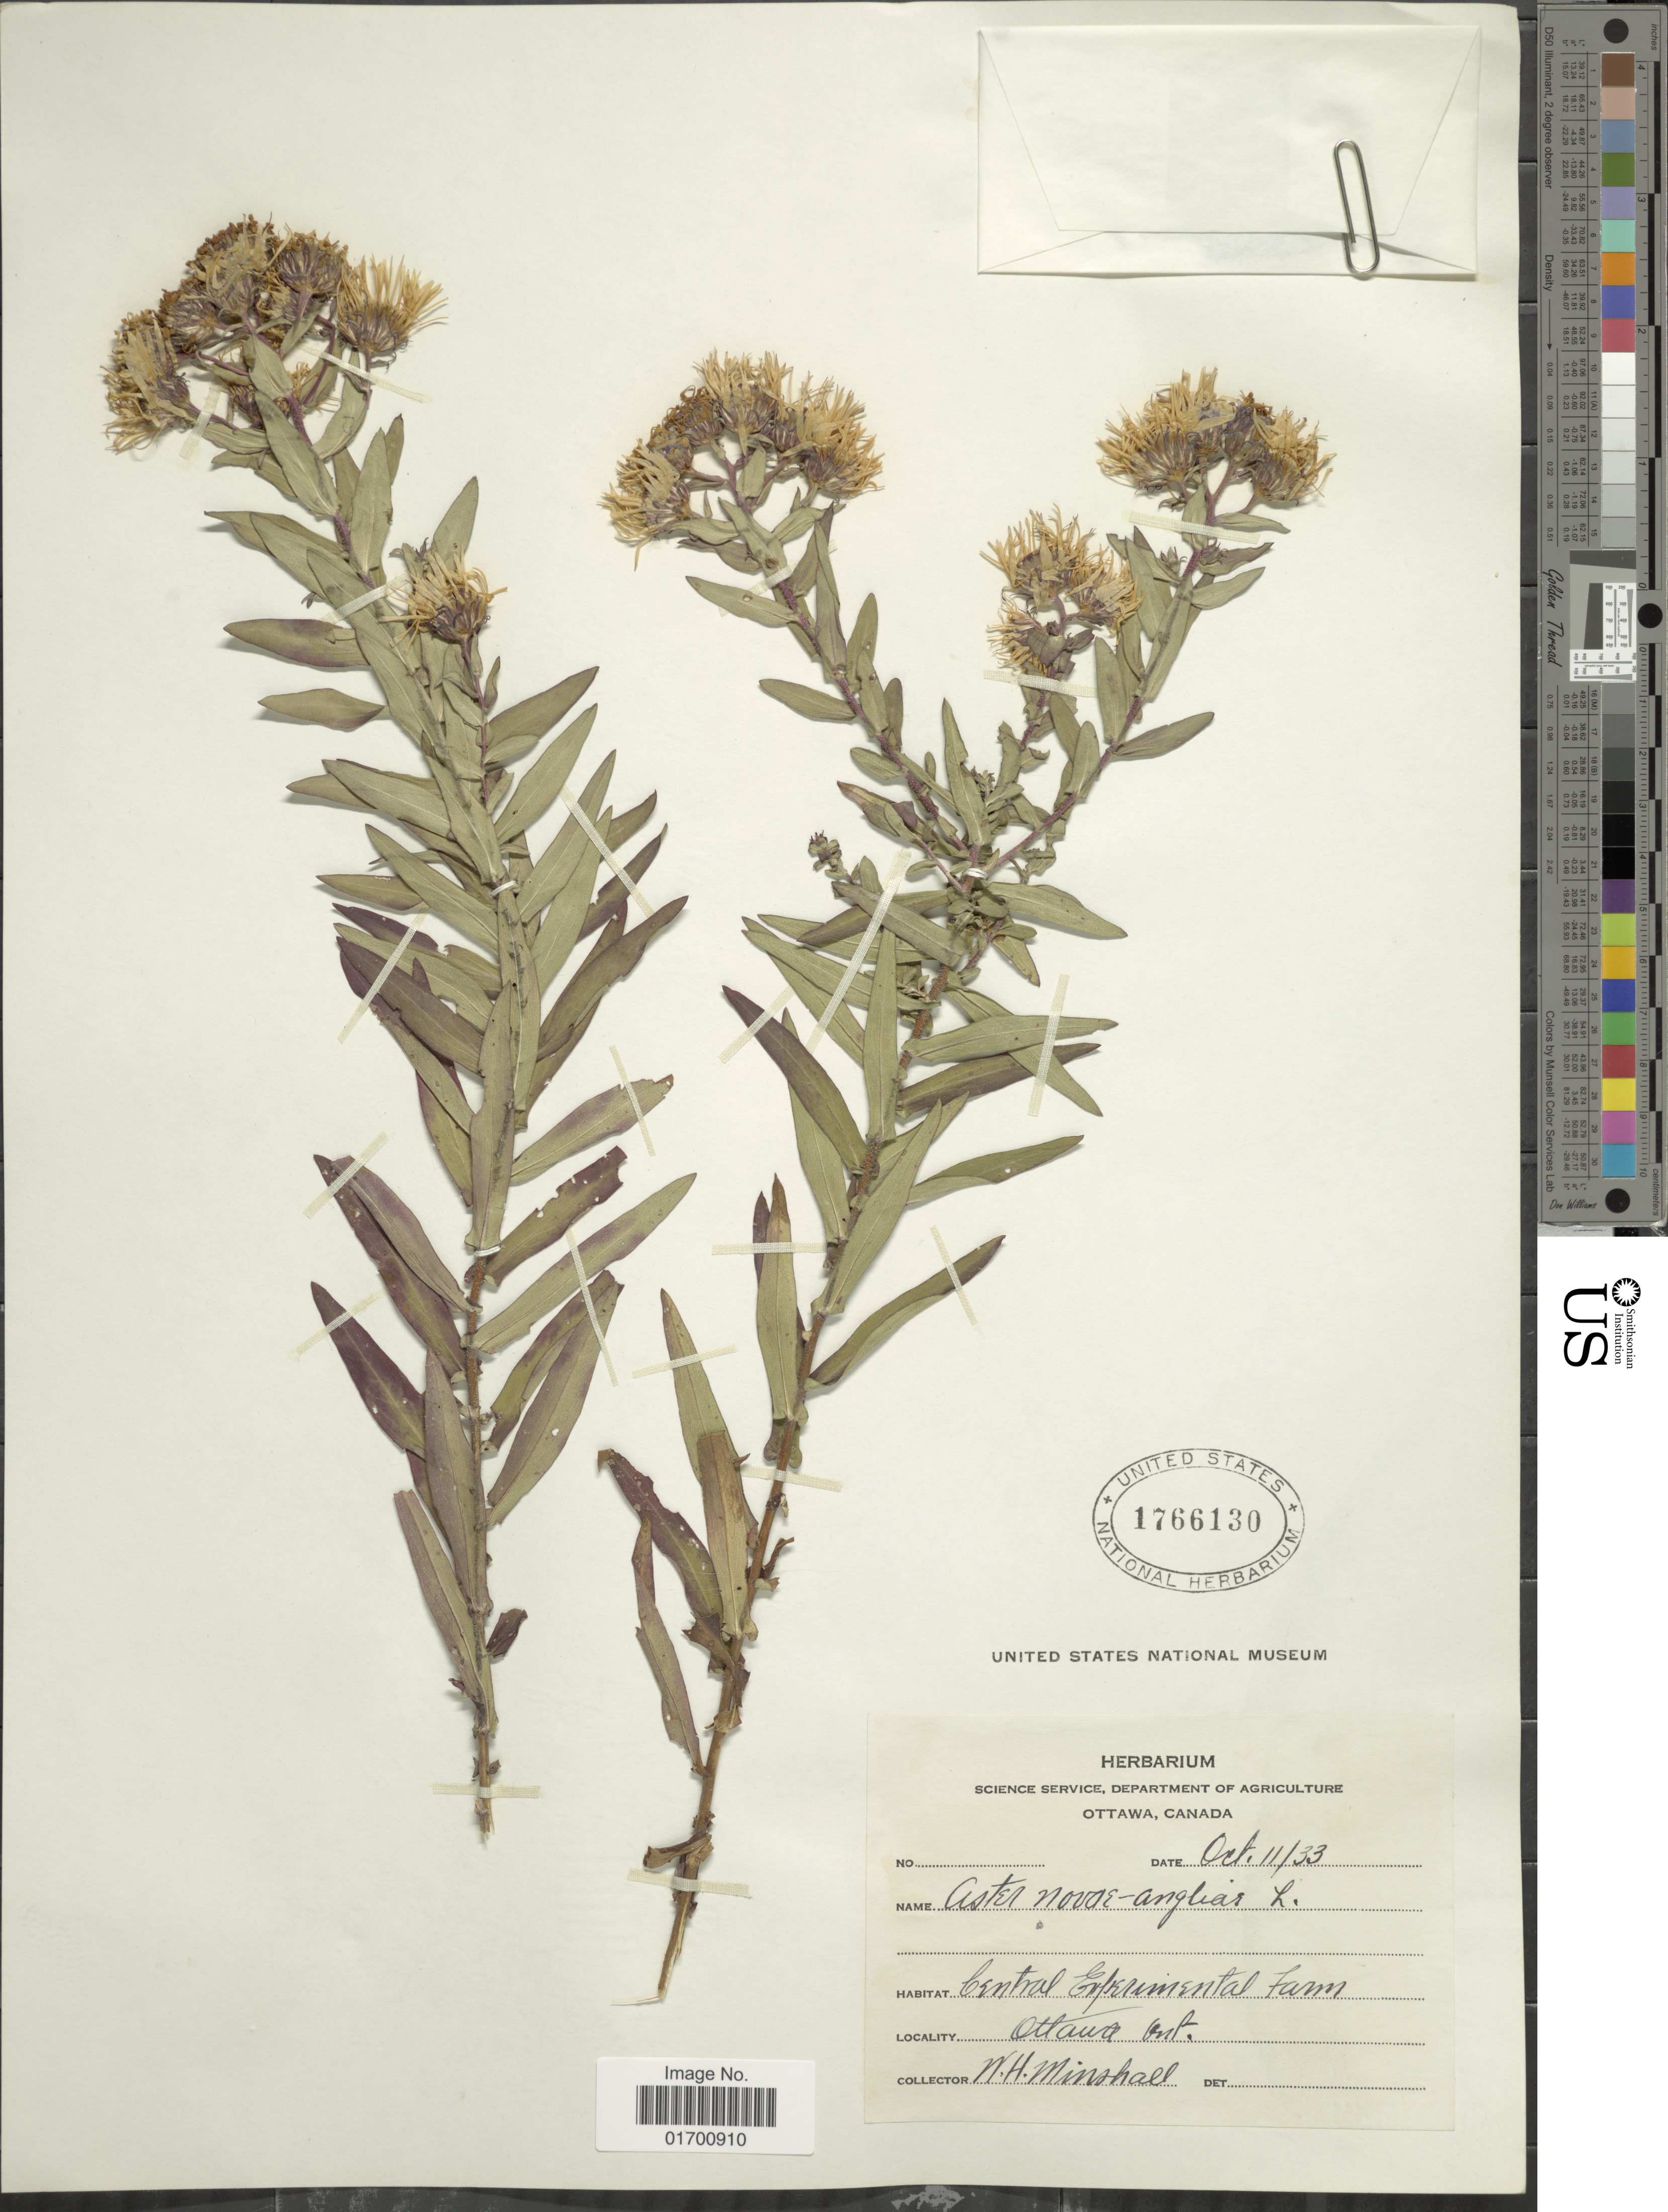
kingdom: Plantae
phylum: Tracheophyta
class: Magnoliopsida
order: Asterales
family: Asteraceae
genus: Symphyotrichum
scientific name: Symphyotrichum novae-angliae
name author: (L.) G.L. Nesom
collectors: W. Minshall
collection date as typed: Transcribed d/m/y: 11/10/33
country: Canada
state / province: Ontario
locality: Center Experimental Farm, Ottawa, Ont.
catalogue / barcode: US 1766130